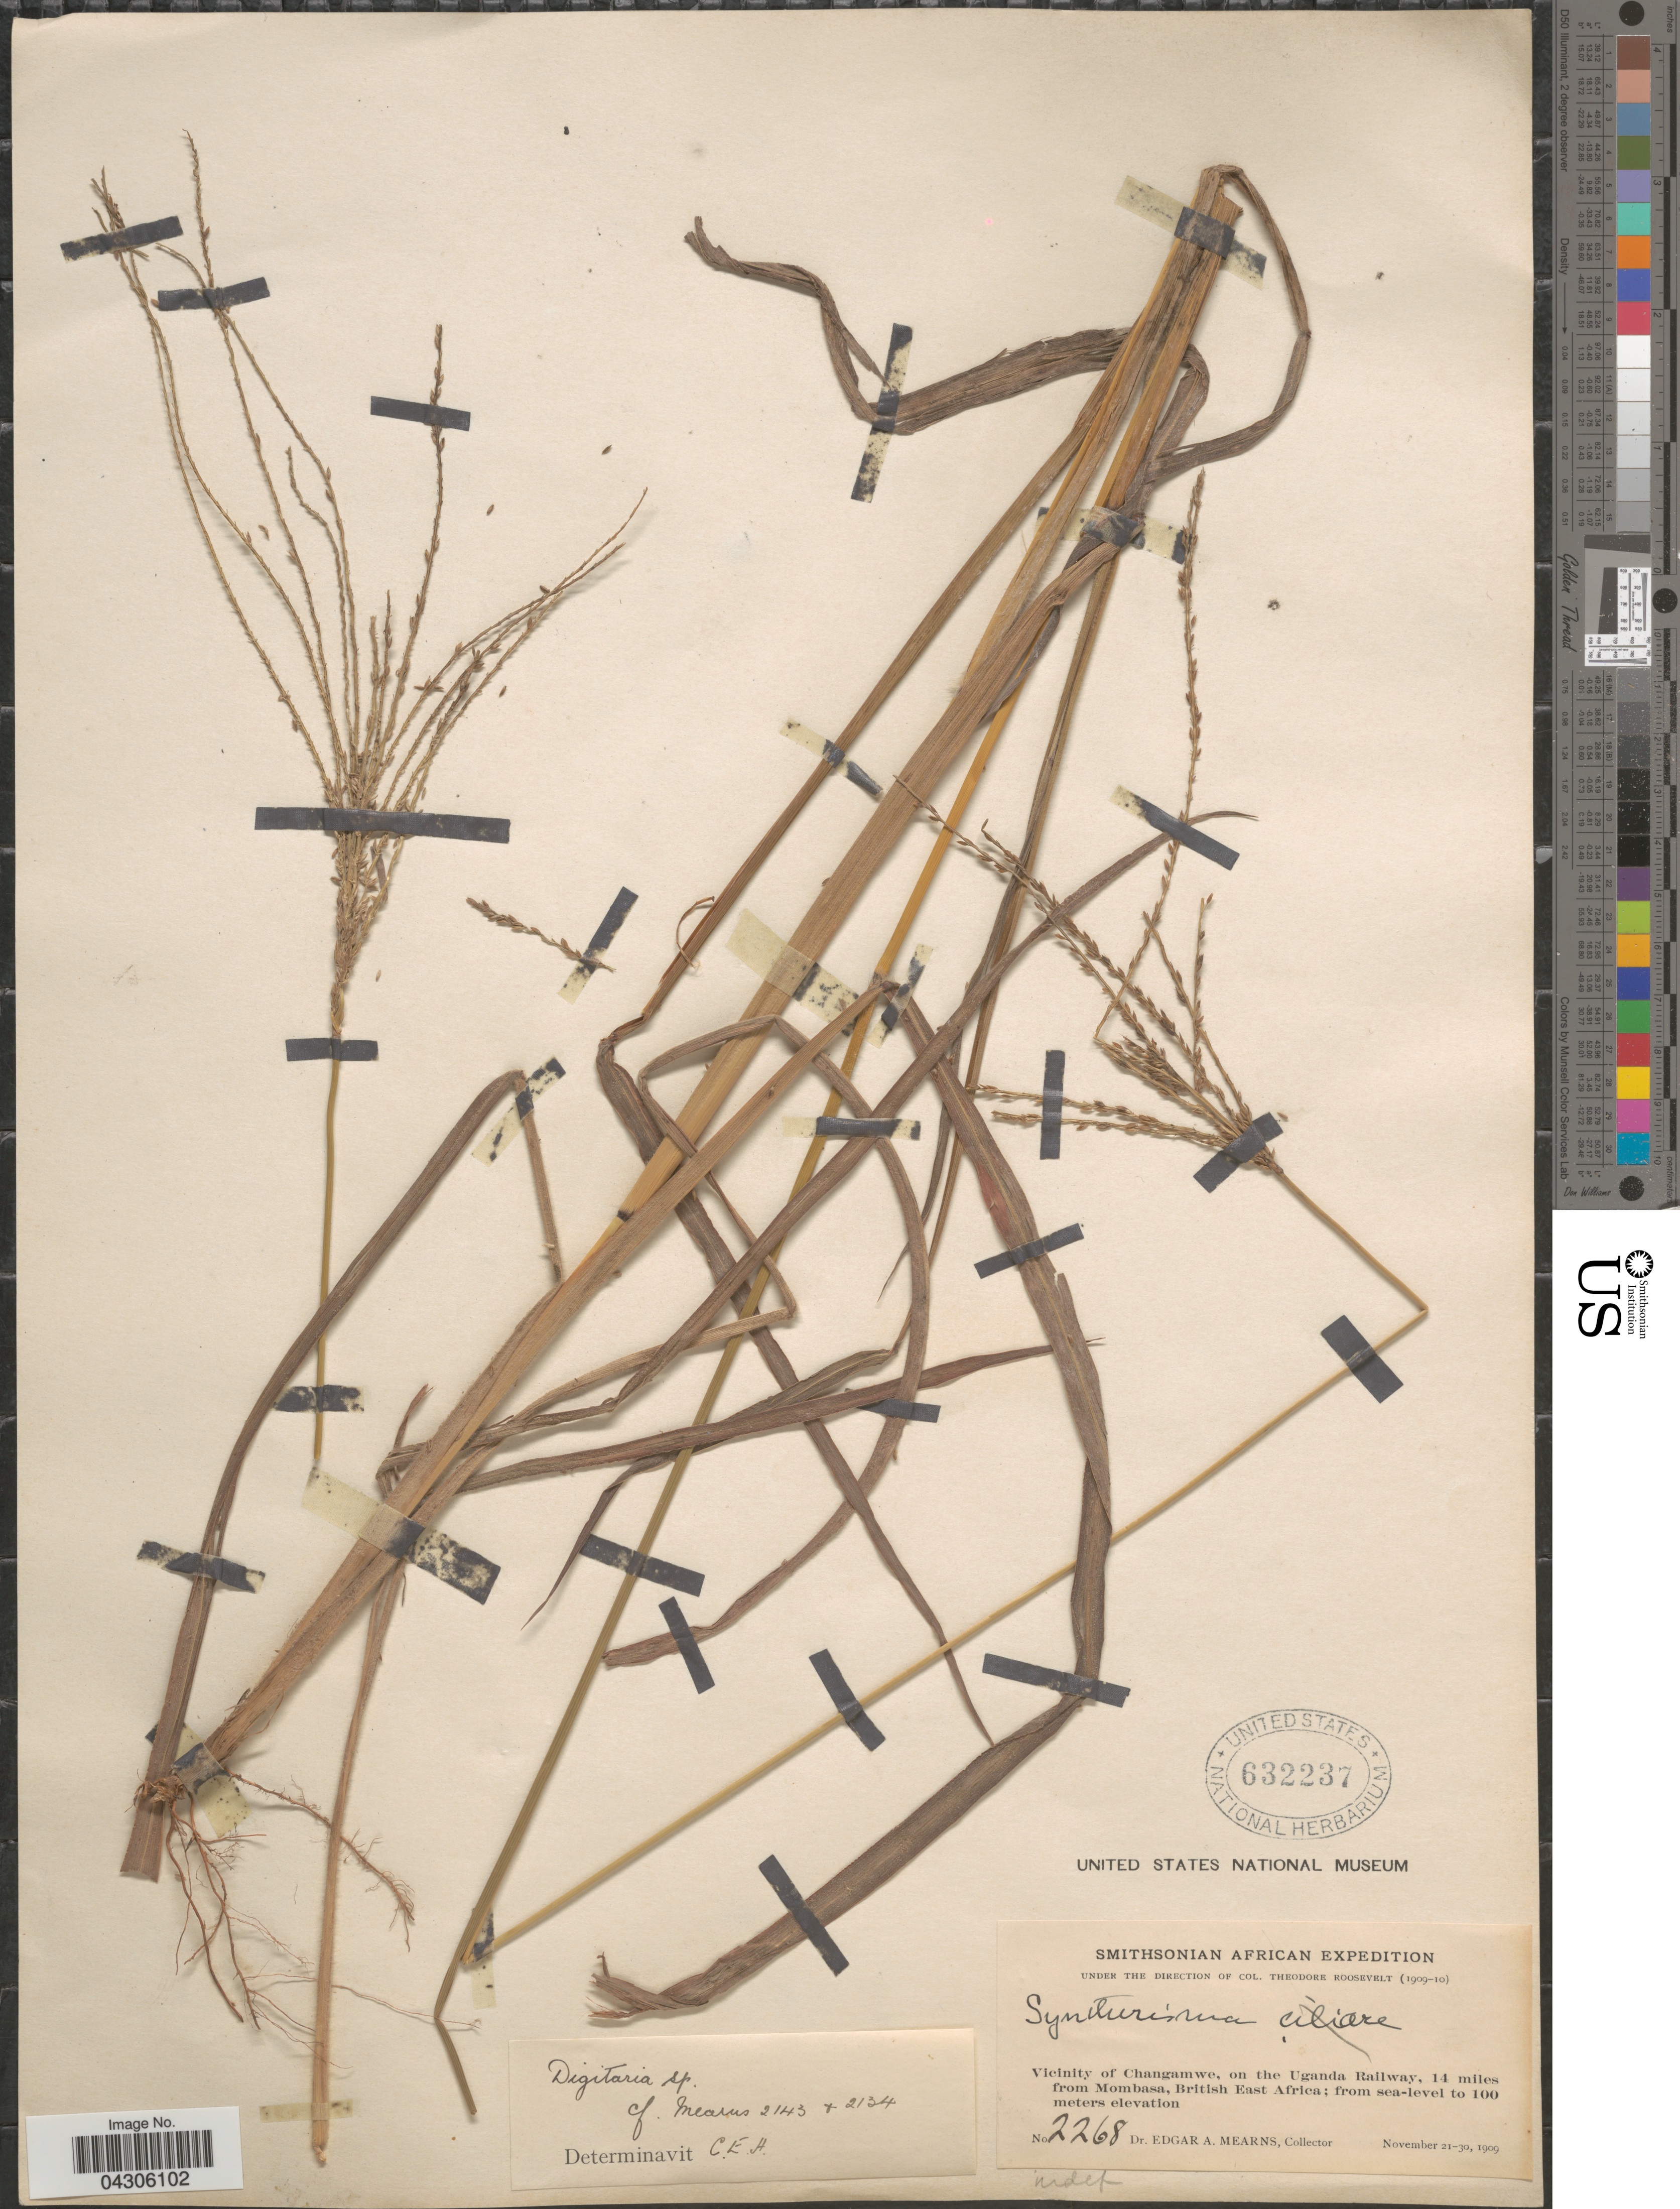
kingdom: Plantae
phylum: Tracheophyta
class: Liliopsida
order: Poales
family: Poaceae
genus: Digitaria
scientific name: Digitaria sp.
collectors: E. A. Mearns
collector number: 2268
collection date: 1909-11-21/1909-11-30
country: Uganda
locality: Smithsonian African Expedition. Vicinity of Changamwe, on the Uganda Railway, 14 miles from Mombasa, British East Africa.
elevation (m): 0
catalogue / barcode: US 632237